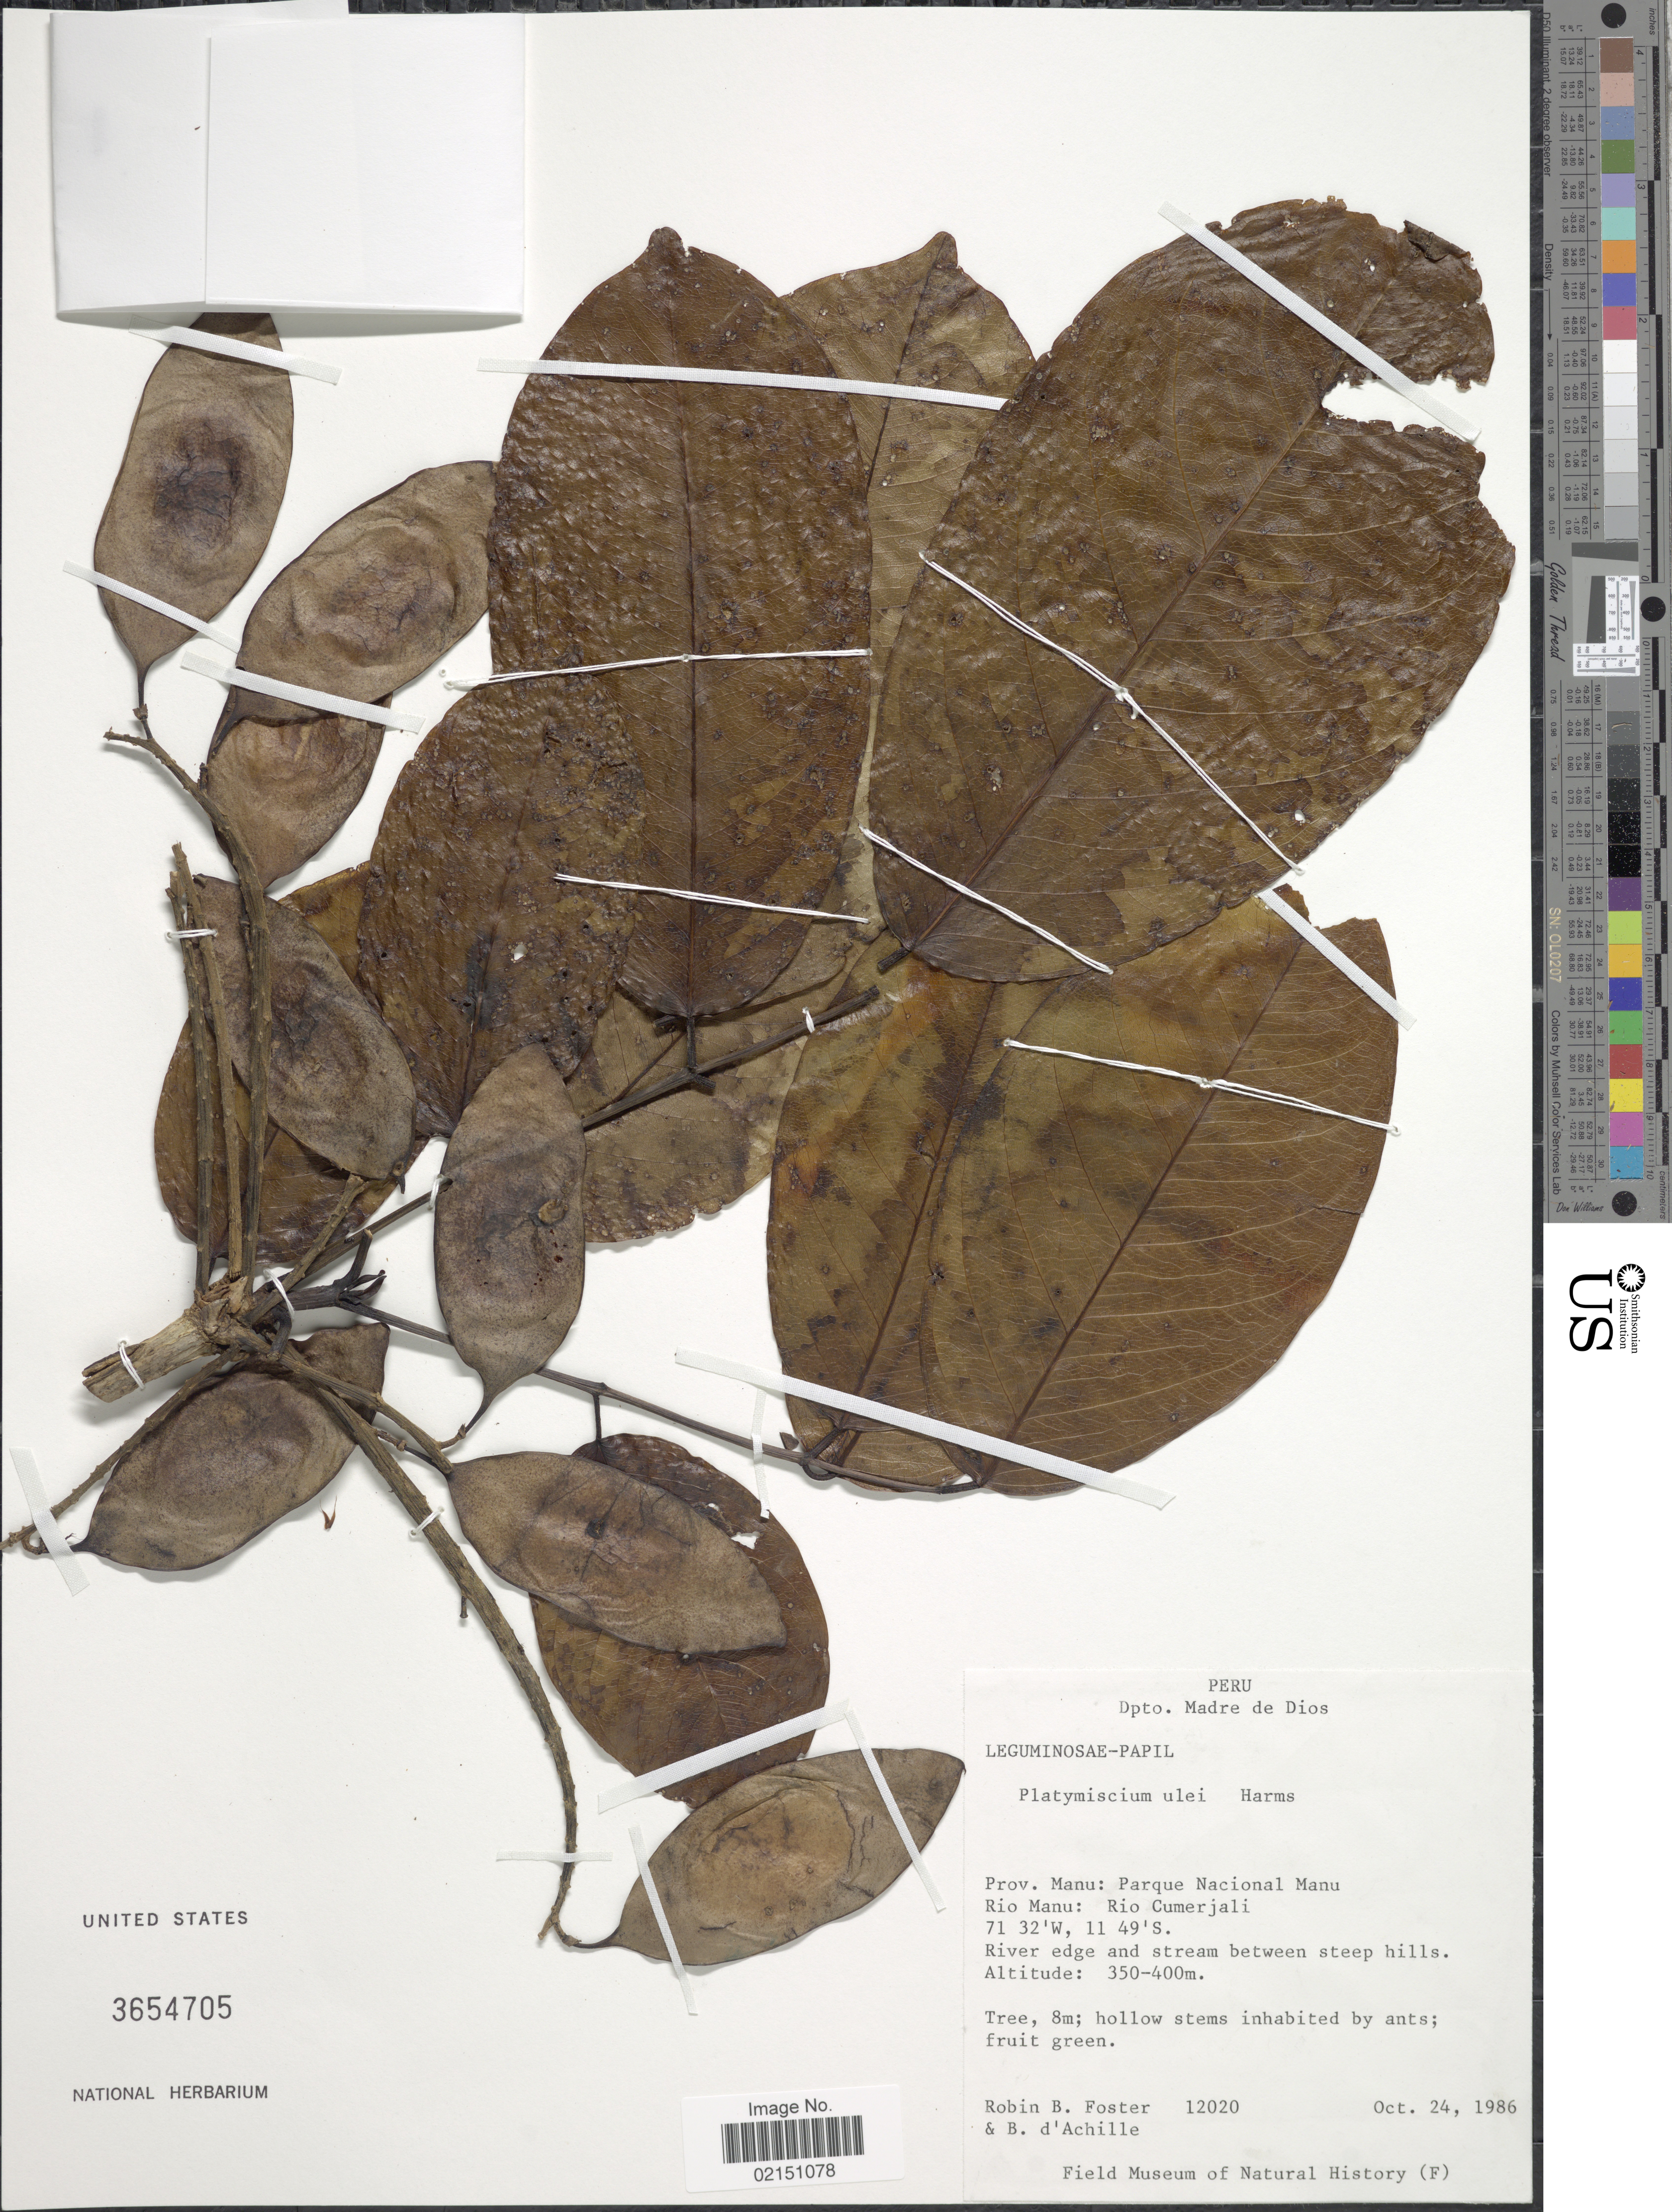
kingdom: Plantae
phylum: Tracheophyta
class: Magnoliopsida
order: Fabales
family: Fabaceae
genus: Platymiscium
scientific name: Platymiscium ulei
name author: Harms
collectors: R. B. Foster & B. d'Achille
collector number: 12020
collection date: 1986-10-24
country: Peru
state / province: Madre de Dios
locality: Prov. Manu: Parque Nacional Manu. Rio Manu: Rio Cumerjali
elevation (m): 350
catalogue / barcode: US 3654705